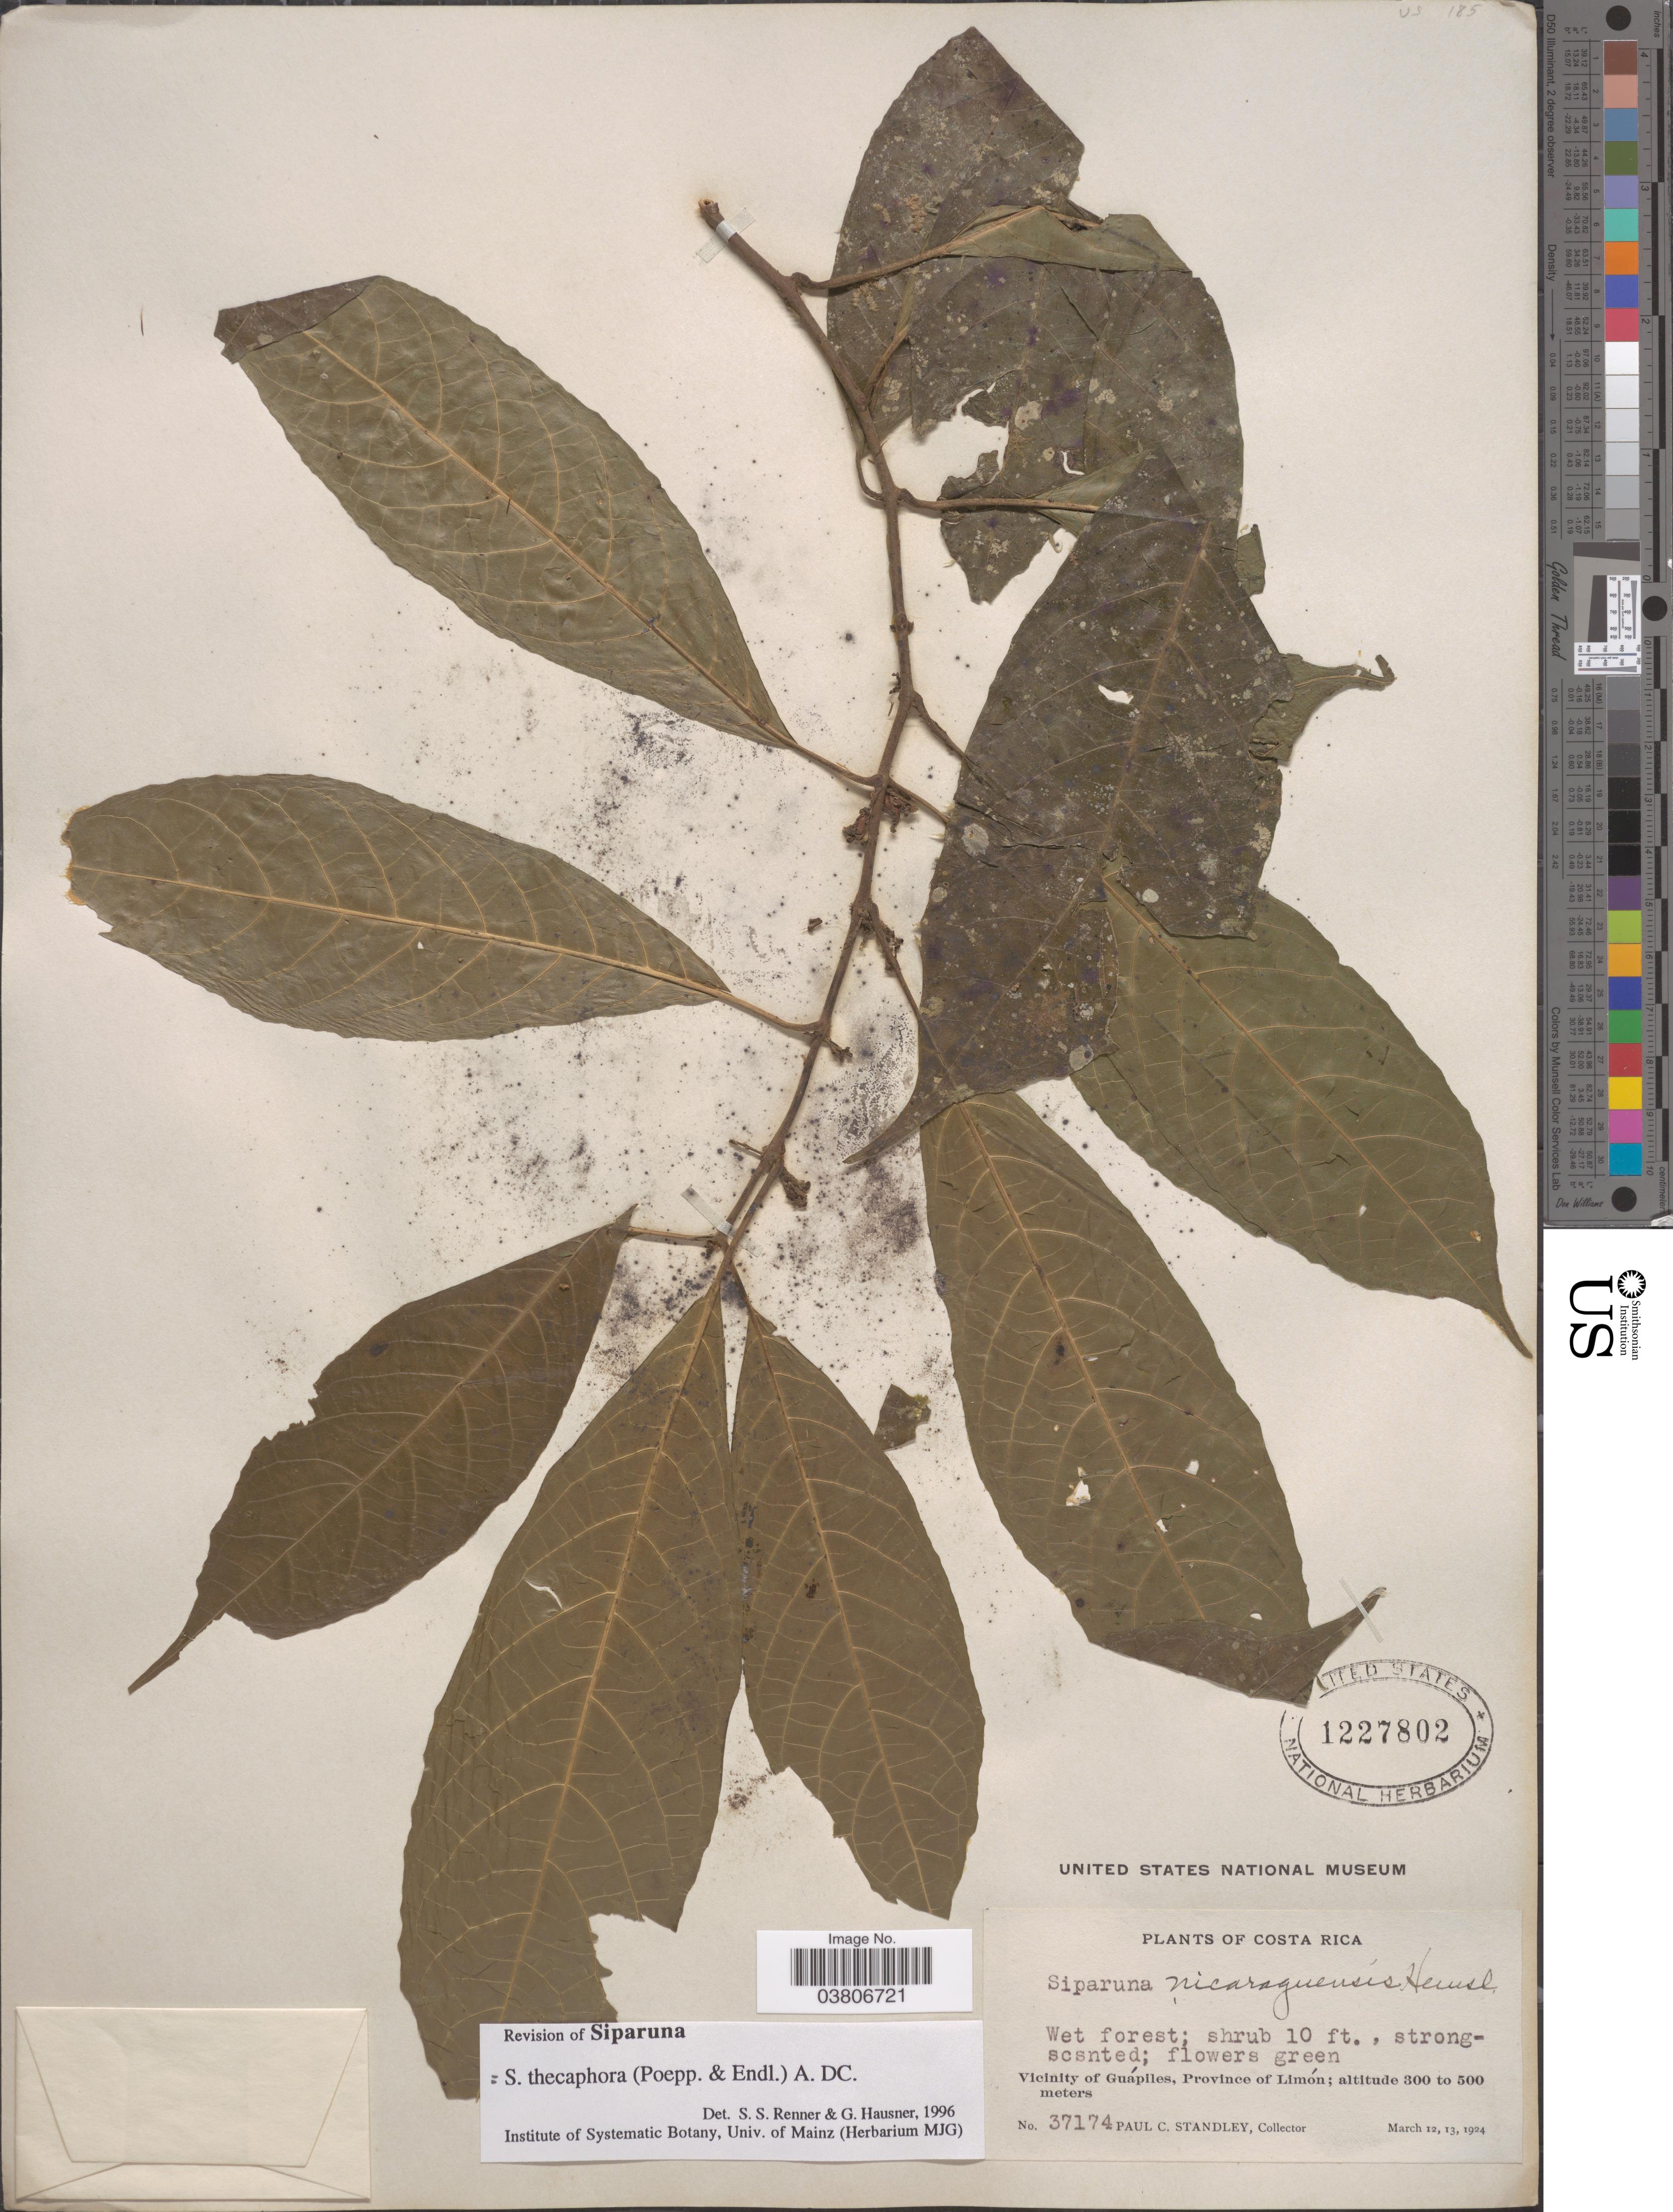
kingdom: Plantae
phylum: Tracheophyta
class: Magnoliopsida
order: Laurales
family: Siparunaceae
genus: Siparuna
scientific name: Siparuna thecaphora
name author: (Poepp. & Endl.) A. DC.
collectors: P. C. Standley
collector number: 37174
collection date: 1924-03-12/1924-03-13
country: Costa Rica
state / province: Limón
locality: Vicinity of Guápiles.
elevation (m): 300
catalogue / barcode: US 1227802